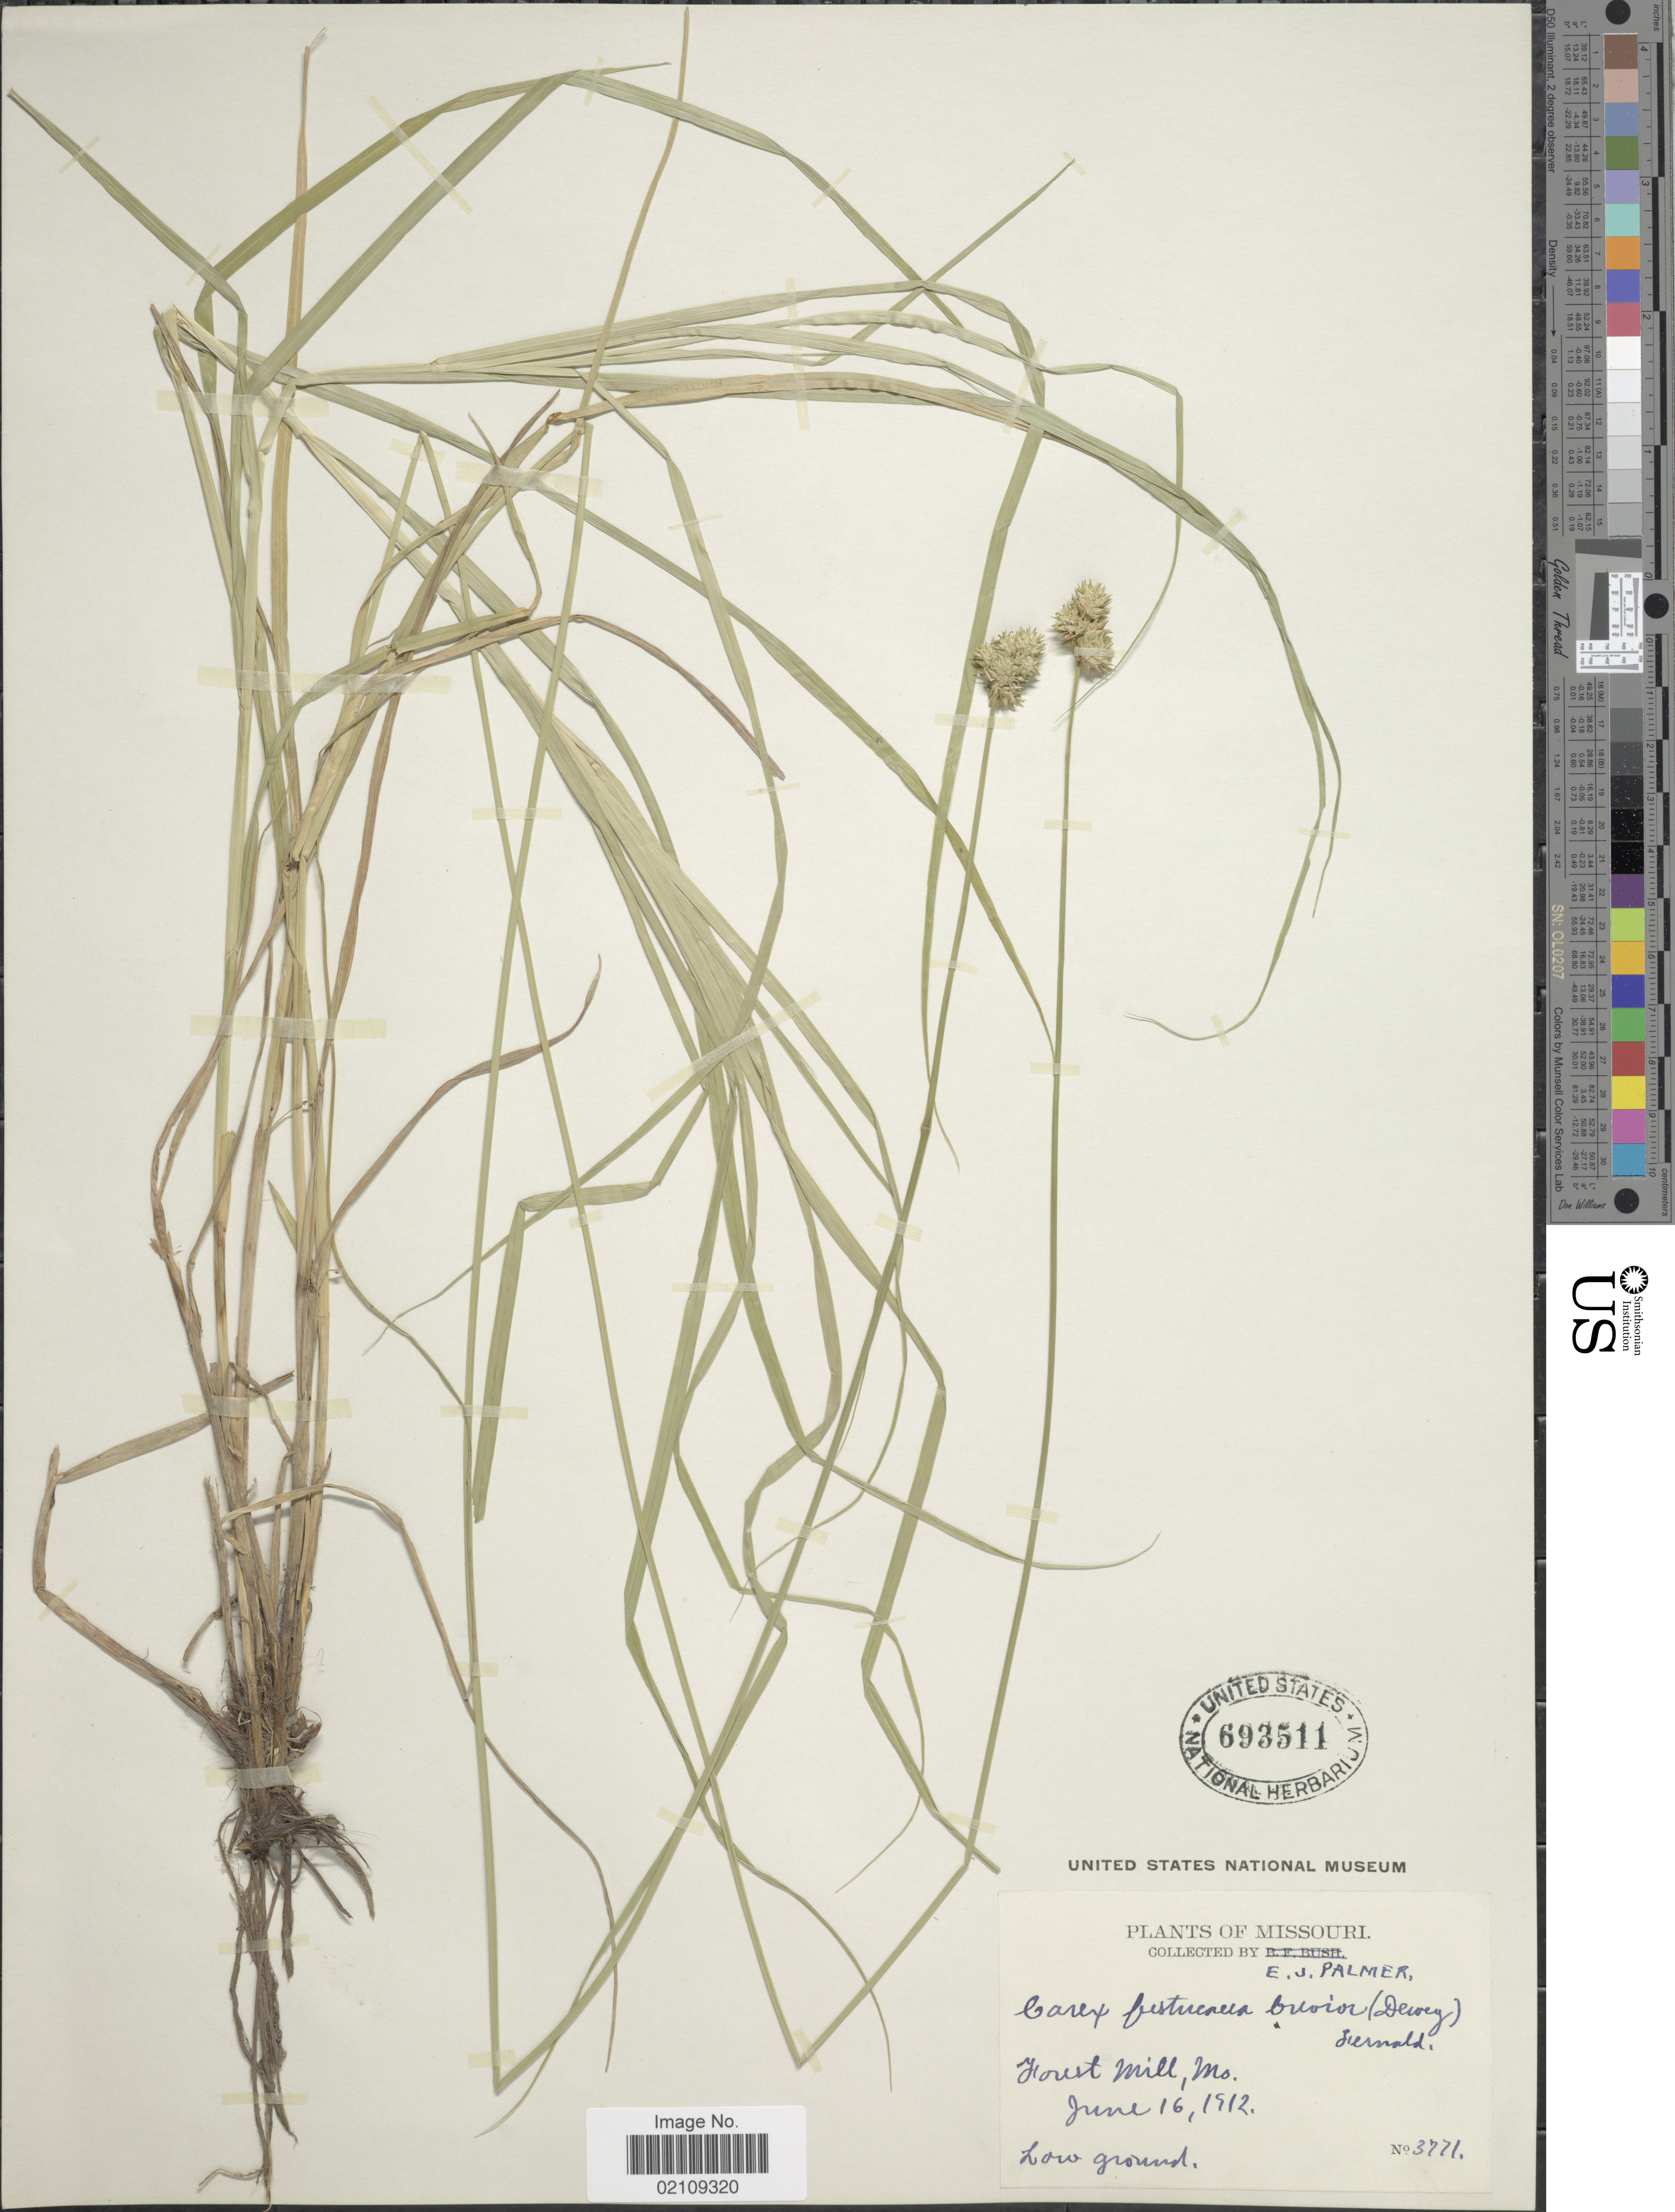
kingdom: Plantae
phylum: Tracheophyta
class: Liliopsida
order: Poales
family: Cyperaceae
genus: Carex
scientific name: Carex festucacea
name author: Willd.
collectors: E. J. Palmer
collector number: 3771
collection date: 1912-06-16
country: United States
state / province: Missouri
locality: Forest Mill, Low ground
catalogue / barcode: US 693511